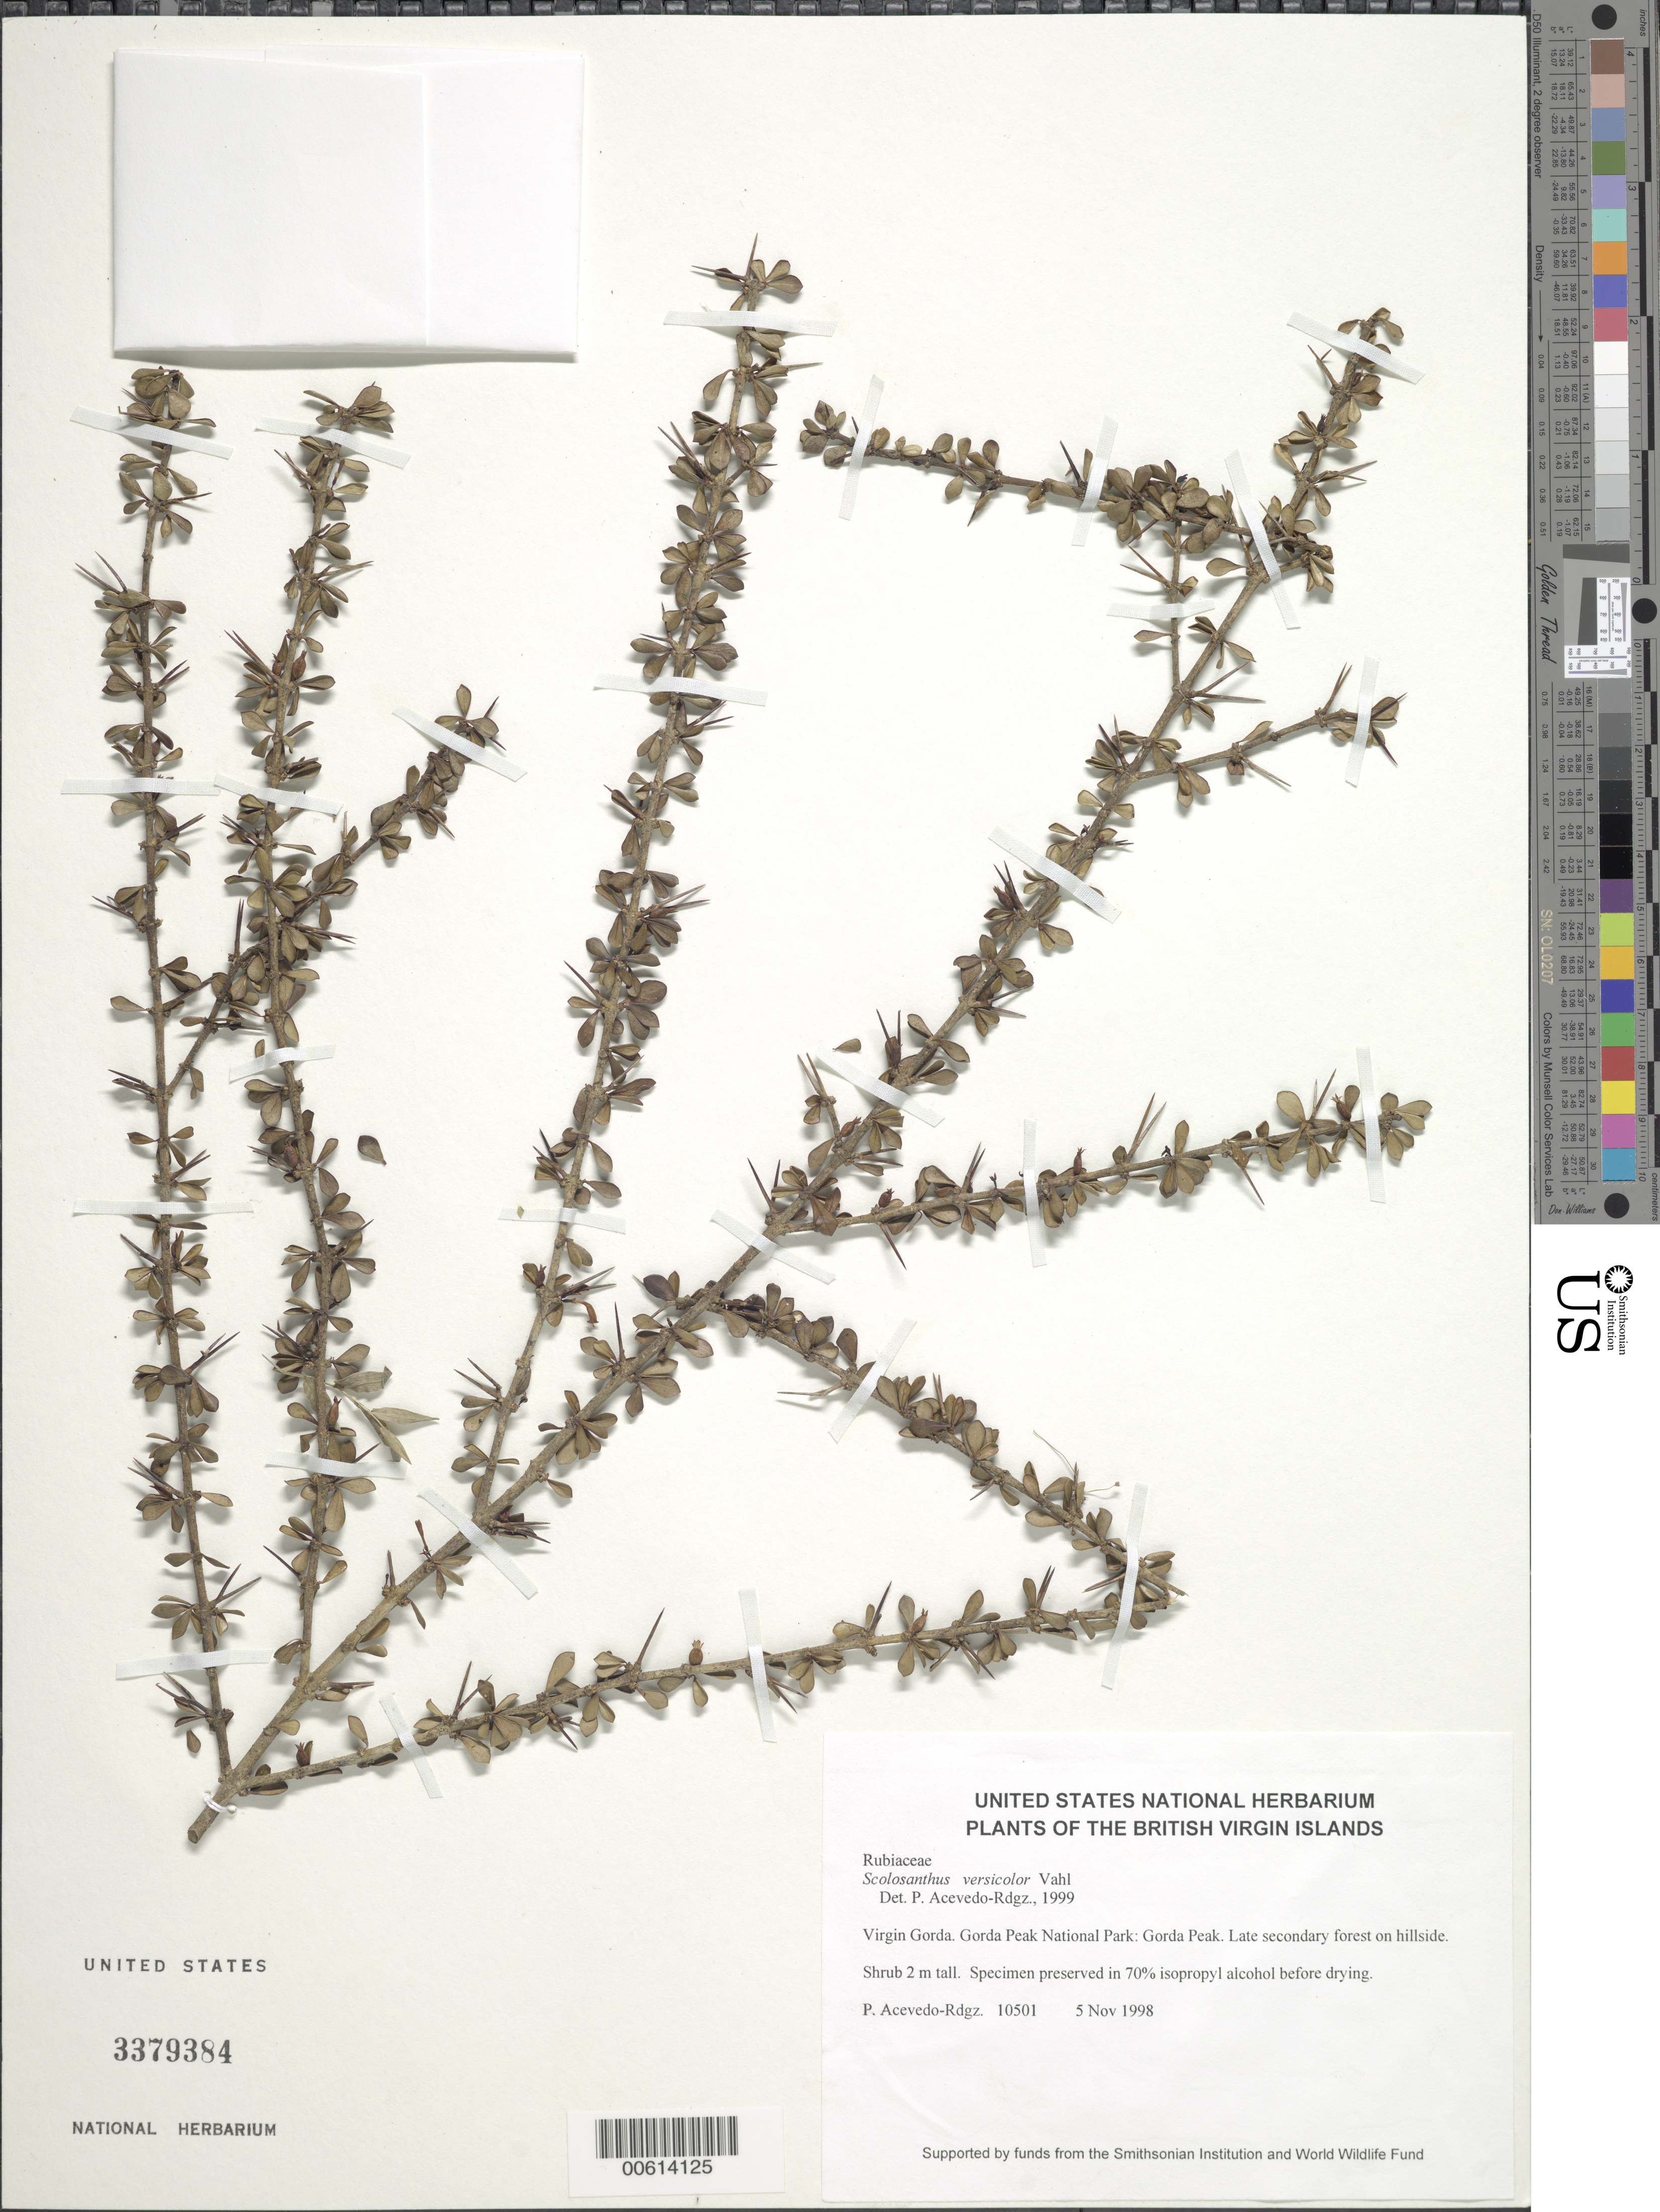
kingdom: Plantae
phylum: Tracheophyta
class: Magnoliopsida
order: Gentianales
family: Rubiaceae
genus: Scolosanthus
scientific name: Scolosanthus versicolor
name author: Vahl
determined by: Acevedo-Rodríguez, P., (BOT), Smithsonian Institution - National Museum of Natural History (UNITED STATES)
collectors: P. Acevedo-Rodr.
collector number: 10501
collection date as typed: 05 Nov 1998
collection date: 1998-11-05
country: British Virgin Islands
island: Virgin Gorda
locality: Gorda Peak National Park: Gorda Peak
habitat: Late secondary forest on hillside.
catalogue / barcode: US 3379384